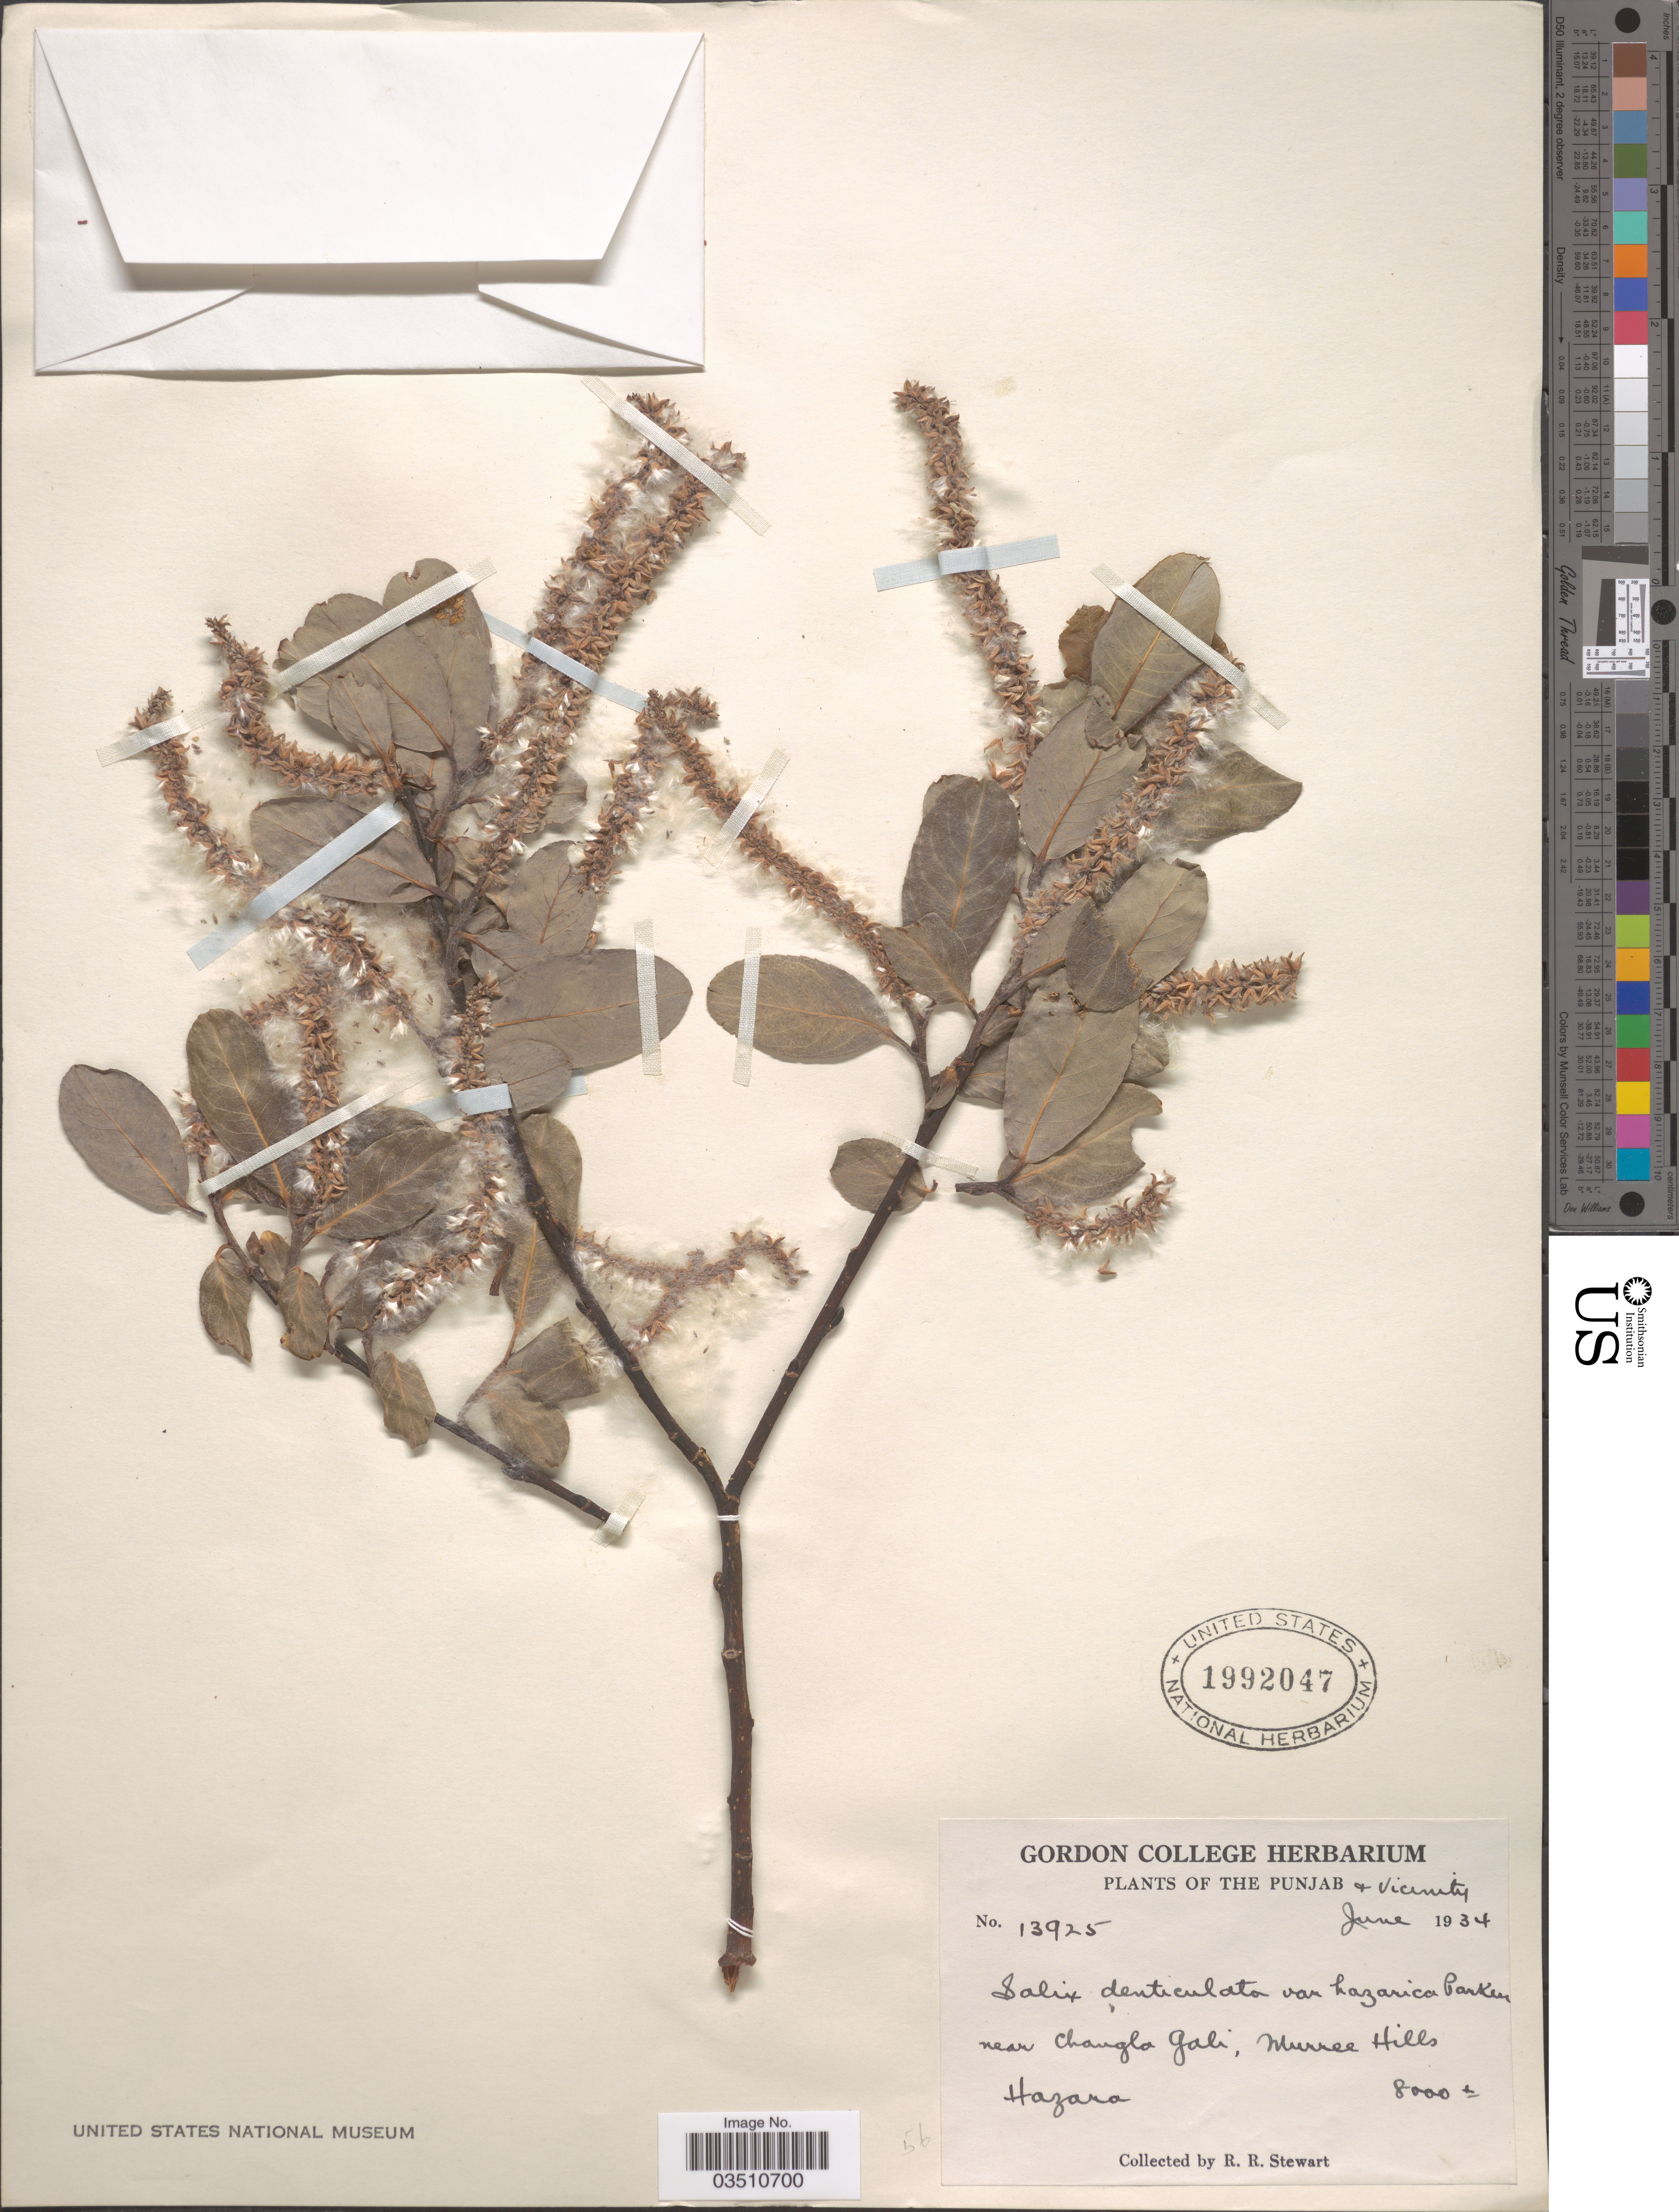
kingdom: Plantae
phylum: Tracheophyta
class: Magnoliopsida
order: Malpighiales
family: Salicaceae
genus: Salix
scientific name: Salix denticulata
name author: Andersson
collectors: R. Stewart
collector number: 13925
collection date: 1934-06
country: Pakistan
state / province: Punjab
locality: The Punjab & Vicinity. Near Changla Gali, Murree Hills.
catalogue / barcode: US 1992047